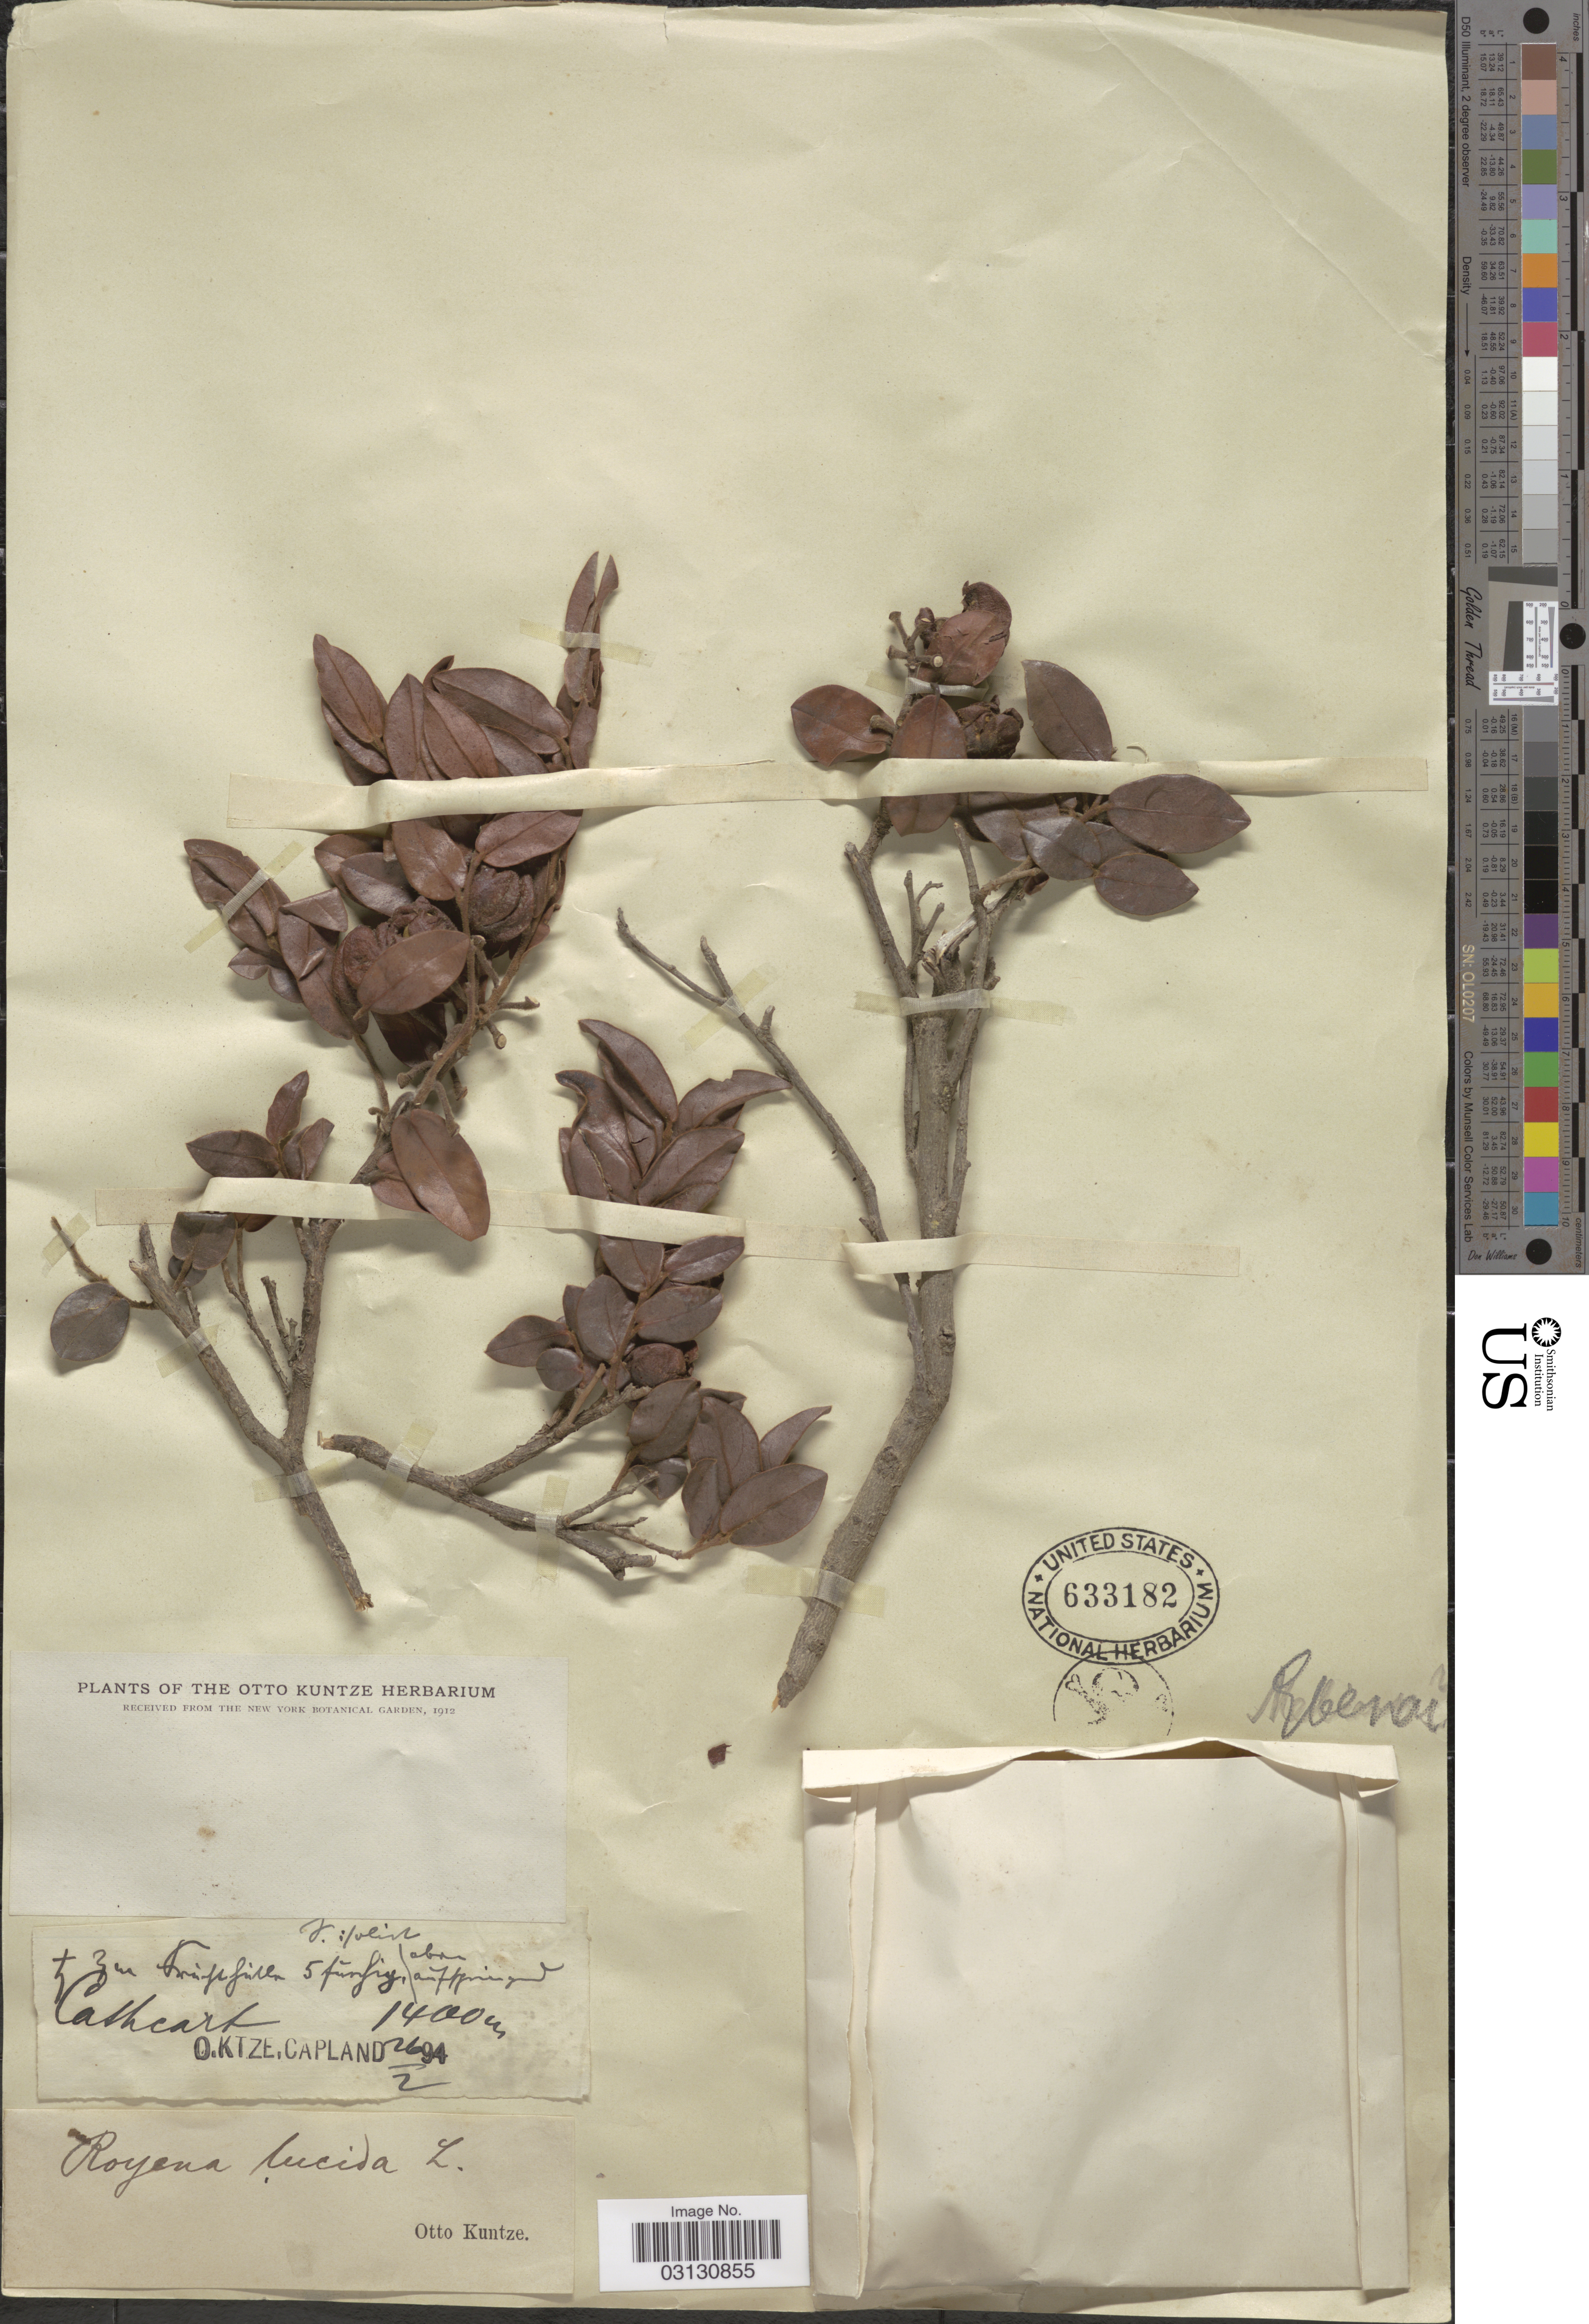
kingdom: Plantae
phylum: Tracheophyta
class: Magnoliopsida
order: Ericales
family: Ebenaceae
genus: Royena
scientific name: Royena lucida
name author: L.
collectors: C.E.O. Kuntze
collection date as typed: Transcribed d/m/y: 26/2/94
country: South Africa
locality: Cathcart.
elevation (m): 1400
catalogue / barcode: US 633182